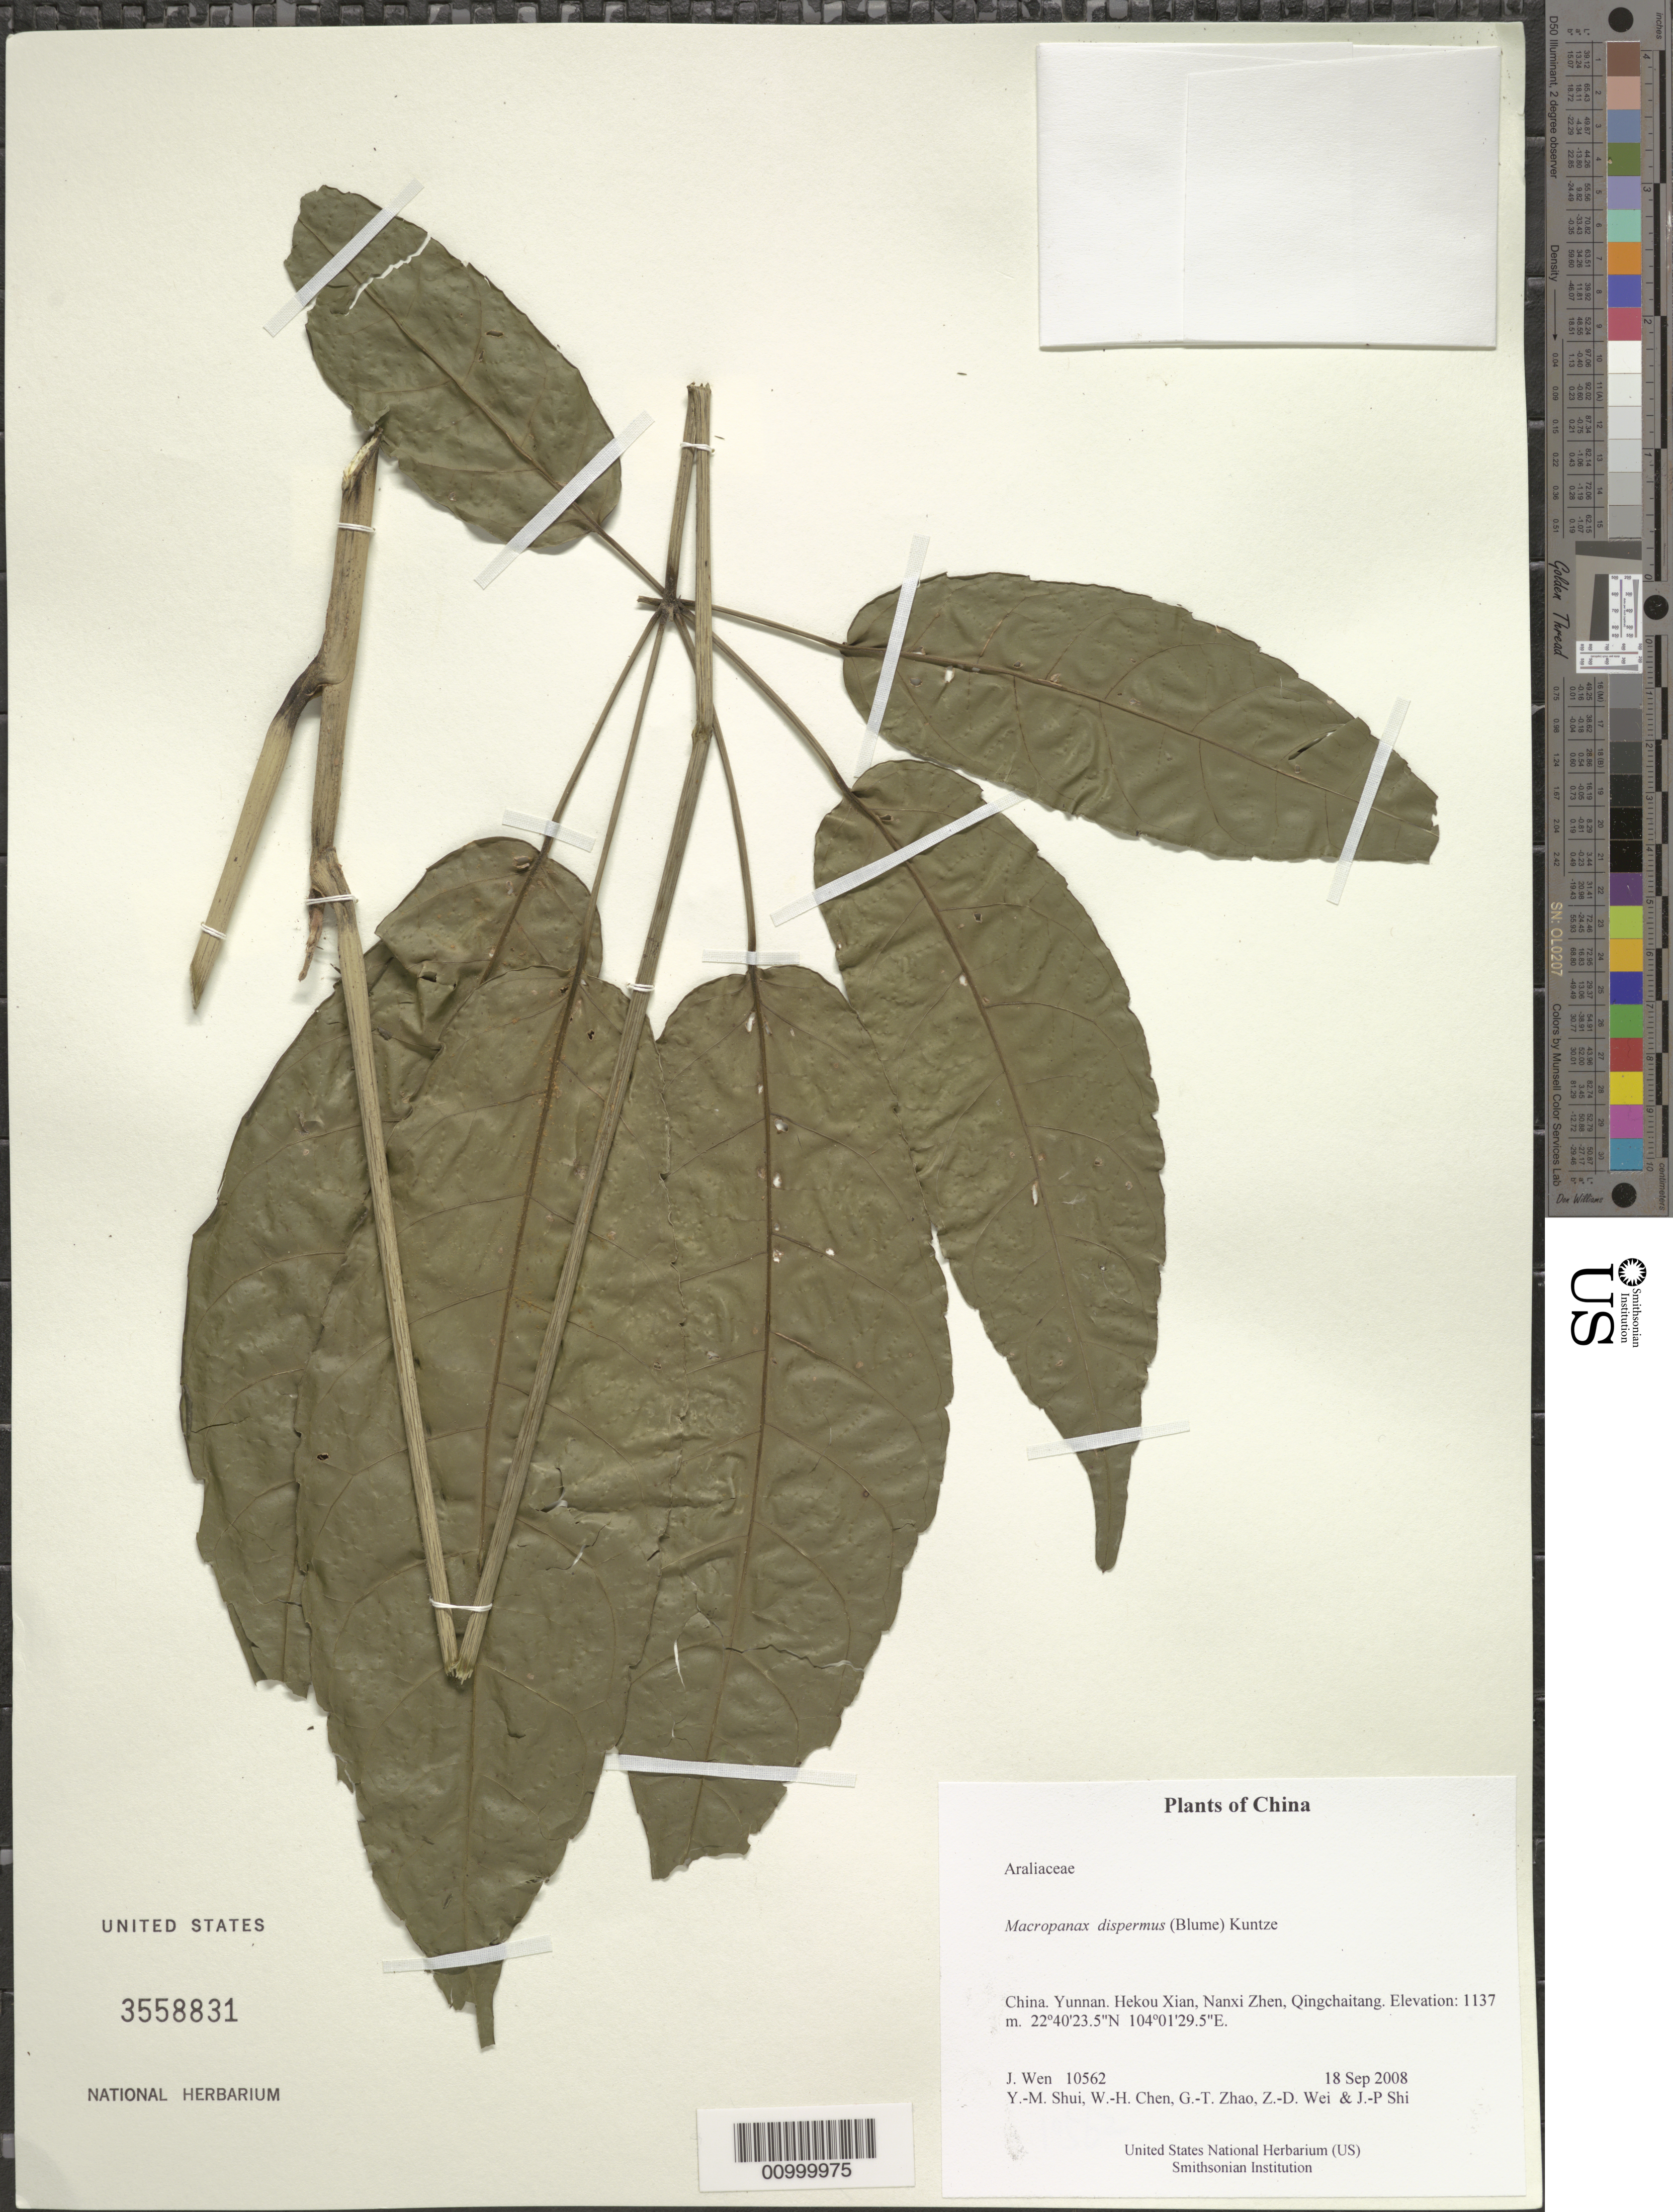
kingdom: Plantae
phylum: Tracheophyta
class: Magnoliopsida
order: Apiales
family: Araliaceae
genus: Macropanax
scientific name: Macropanax dispermus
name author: (Blume) Kuntze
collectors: J. Wen, Y. Shui, W. Chen, G. Zhao, Z. Wei & J. Shi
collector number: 10562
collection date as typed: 18 Sep 2008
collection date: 2008-09-18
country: China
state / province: Yunnan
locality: Hekou Xian, Nanxi Zhen, Qingchaitang.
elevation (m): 1137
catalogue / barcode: US 3558831